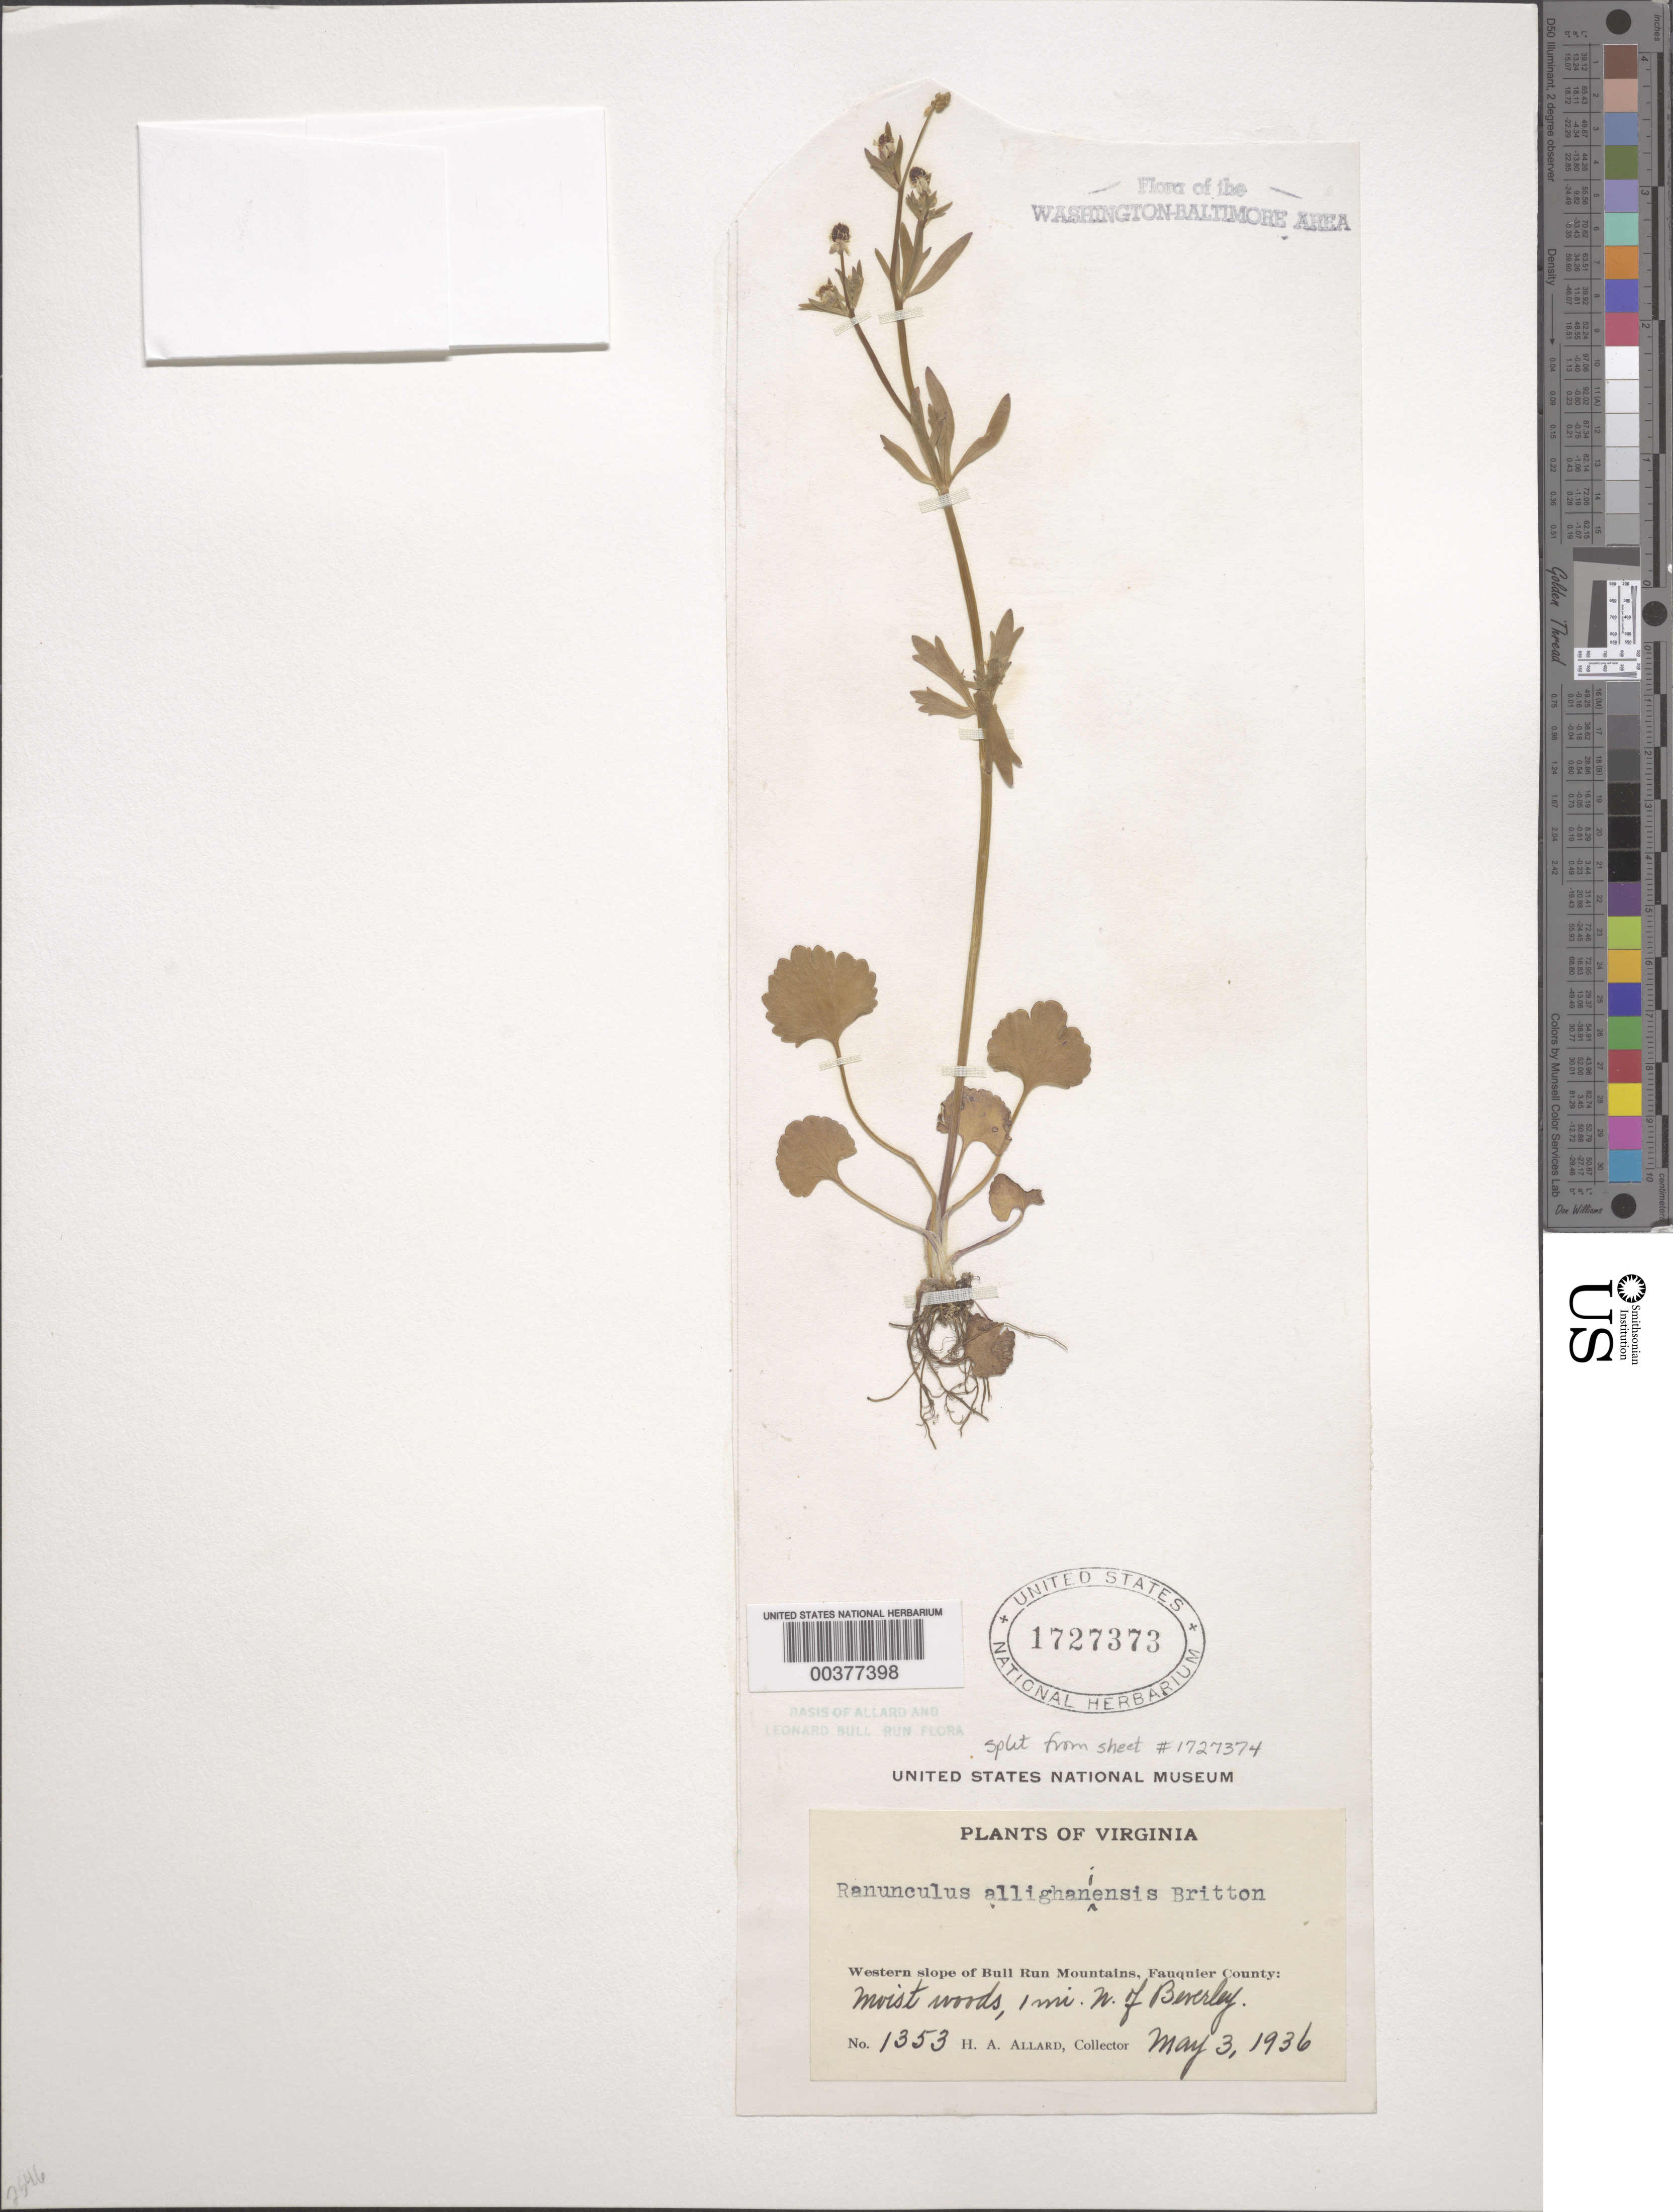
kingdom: Plantae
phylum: Tracheophyta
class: Magnoliopsida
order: Ranunculales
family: Ranunculaceae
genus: Ranunculus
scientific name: Ranunculus allegheniensis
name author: Britton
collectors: H. A. Allard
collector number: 1353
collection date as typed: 03 May 1936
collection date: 1936-05-03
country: United States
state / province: Virginia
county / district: Fauquier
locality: Western Slope of Bull Run Mountains, 1 Mile North of Beverley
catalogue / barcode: US 1727373